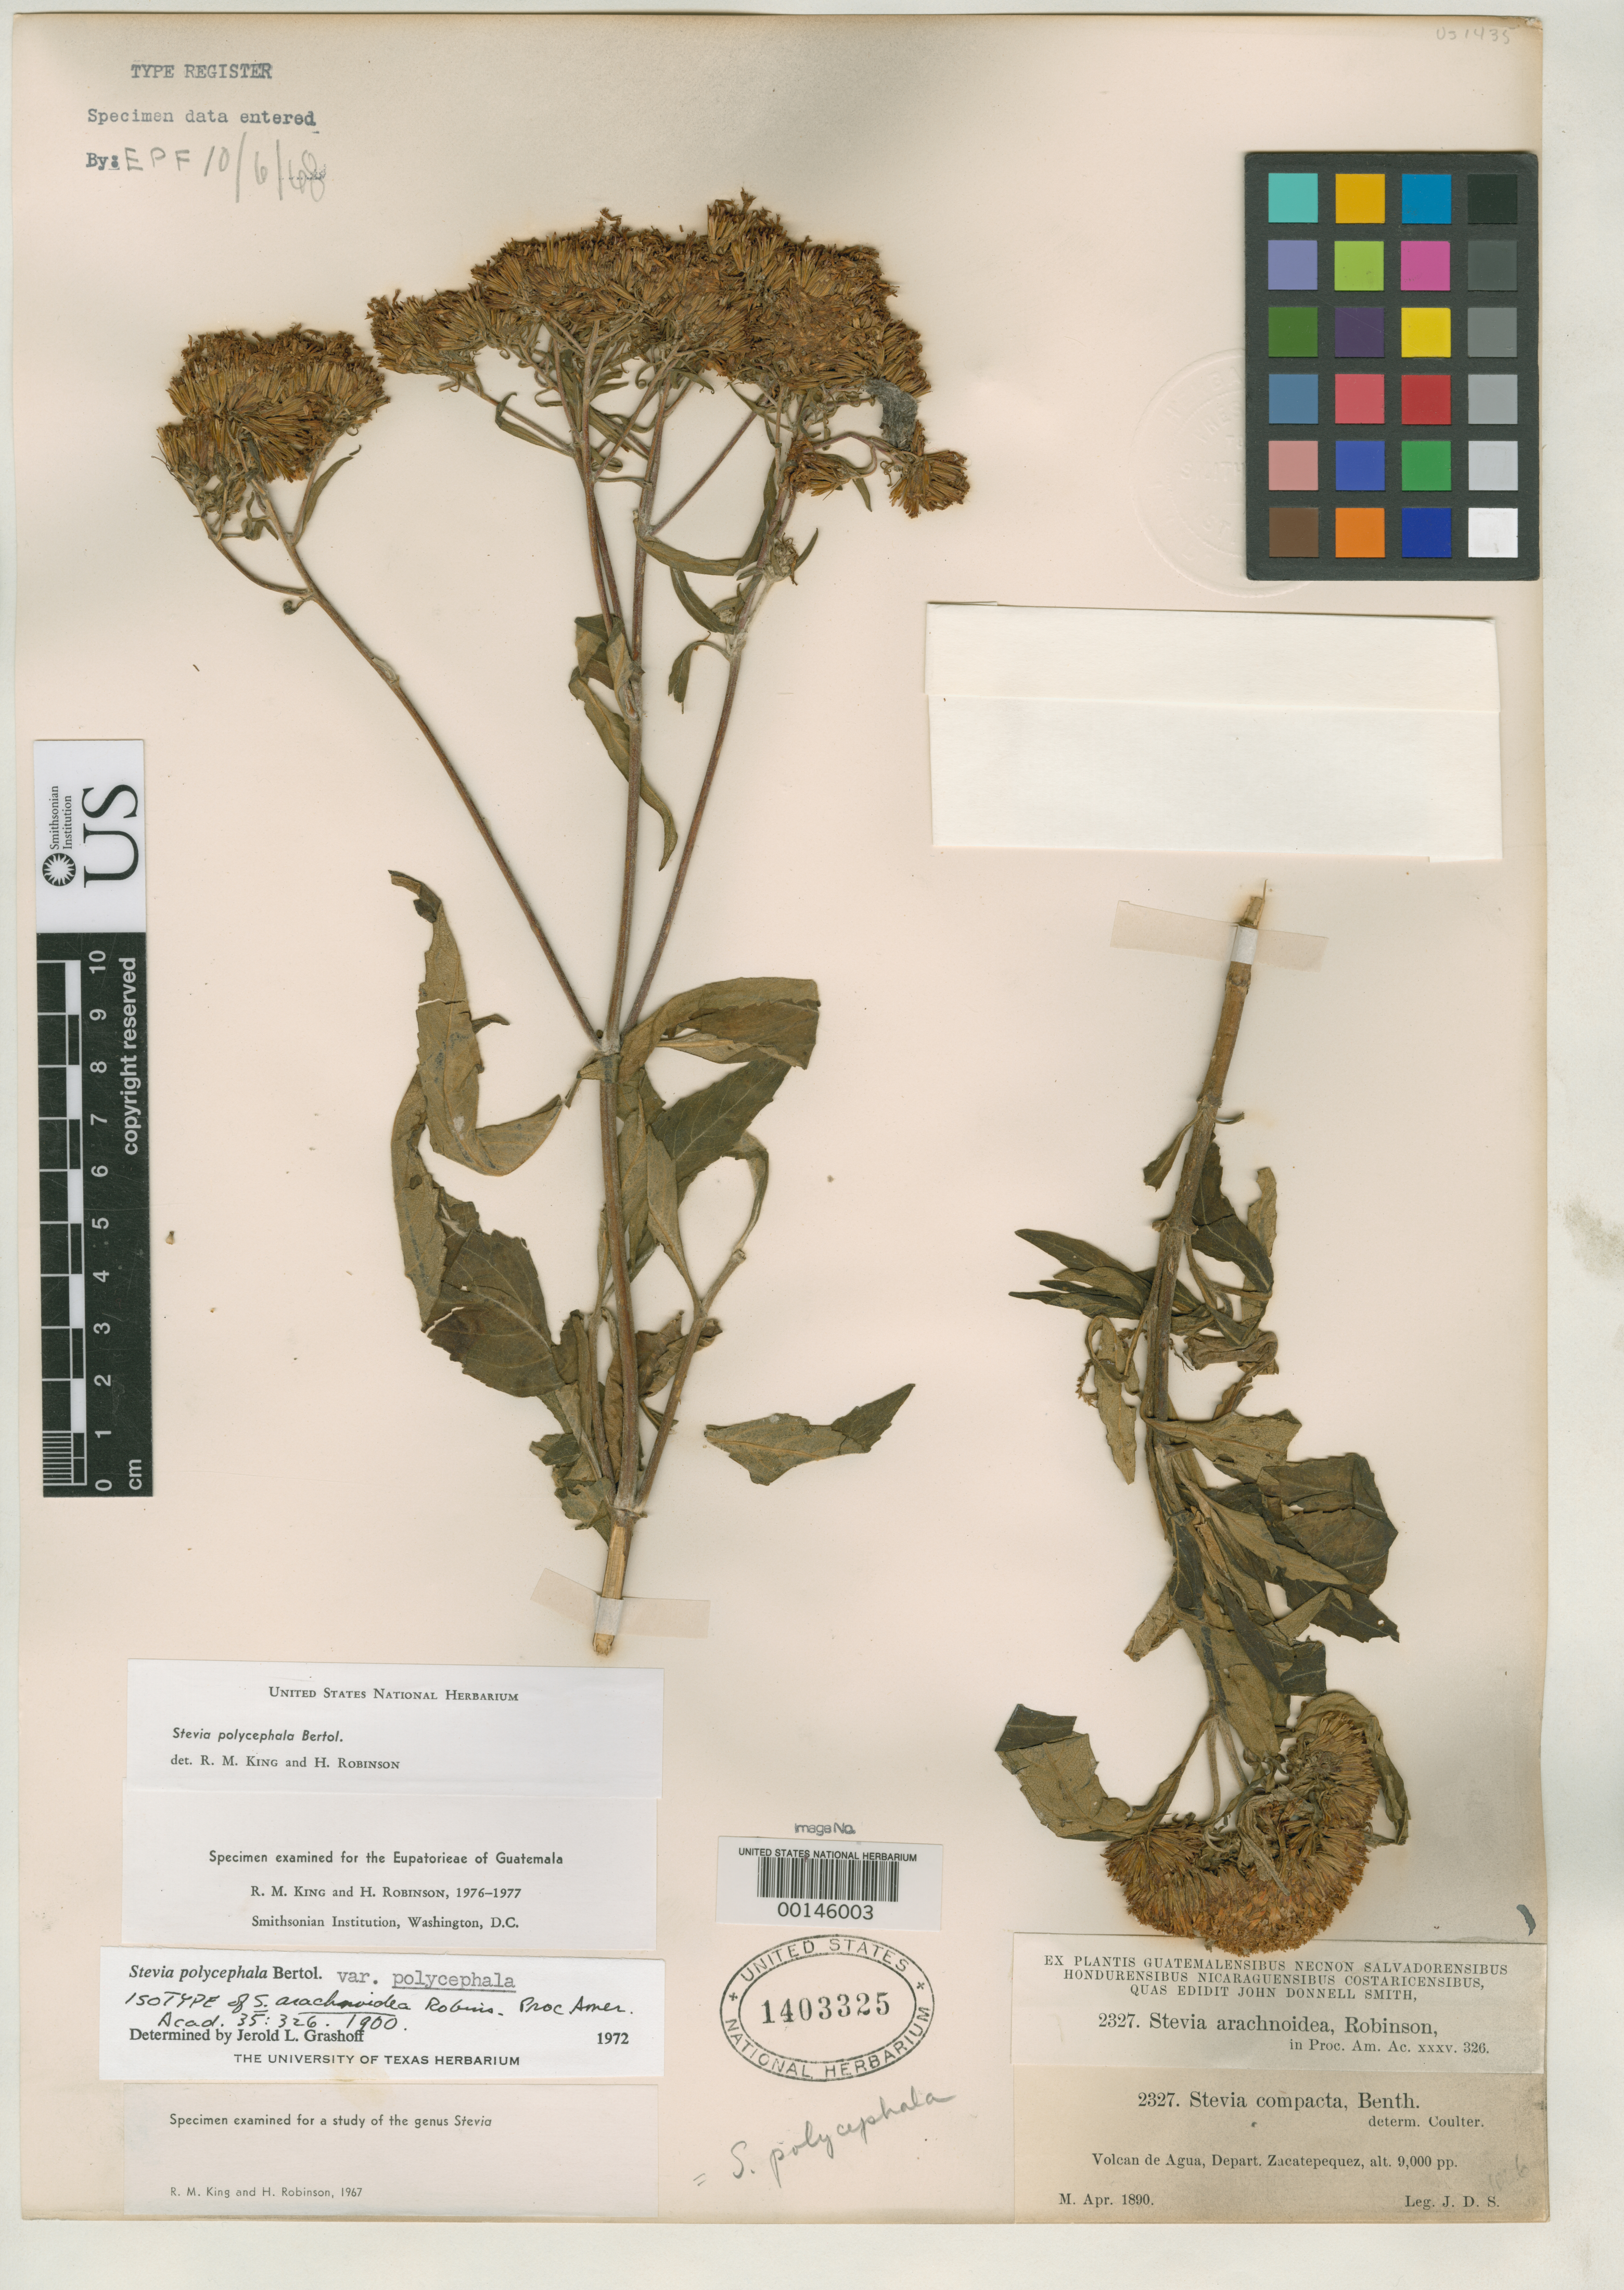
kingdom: Plantae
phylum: Tracheophyta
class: Magnoliopsida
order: Asterales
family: Asteraceae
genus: Stevia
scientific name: Stevia arachnoidea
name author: B.L. Rob.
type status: Isotype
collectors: J. Donnell Smith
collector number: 2327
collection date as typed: Apr 1890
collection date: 1890-04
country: Guatemala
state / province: Sacatepéquez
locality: Volcano de Agua.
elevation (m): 2700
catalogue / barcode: US 1403325